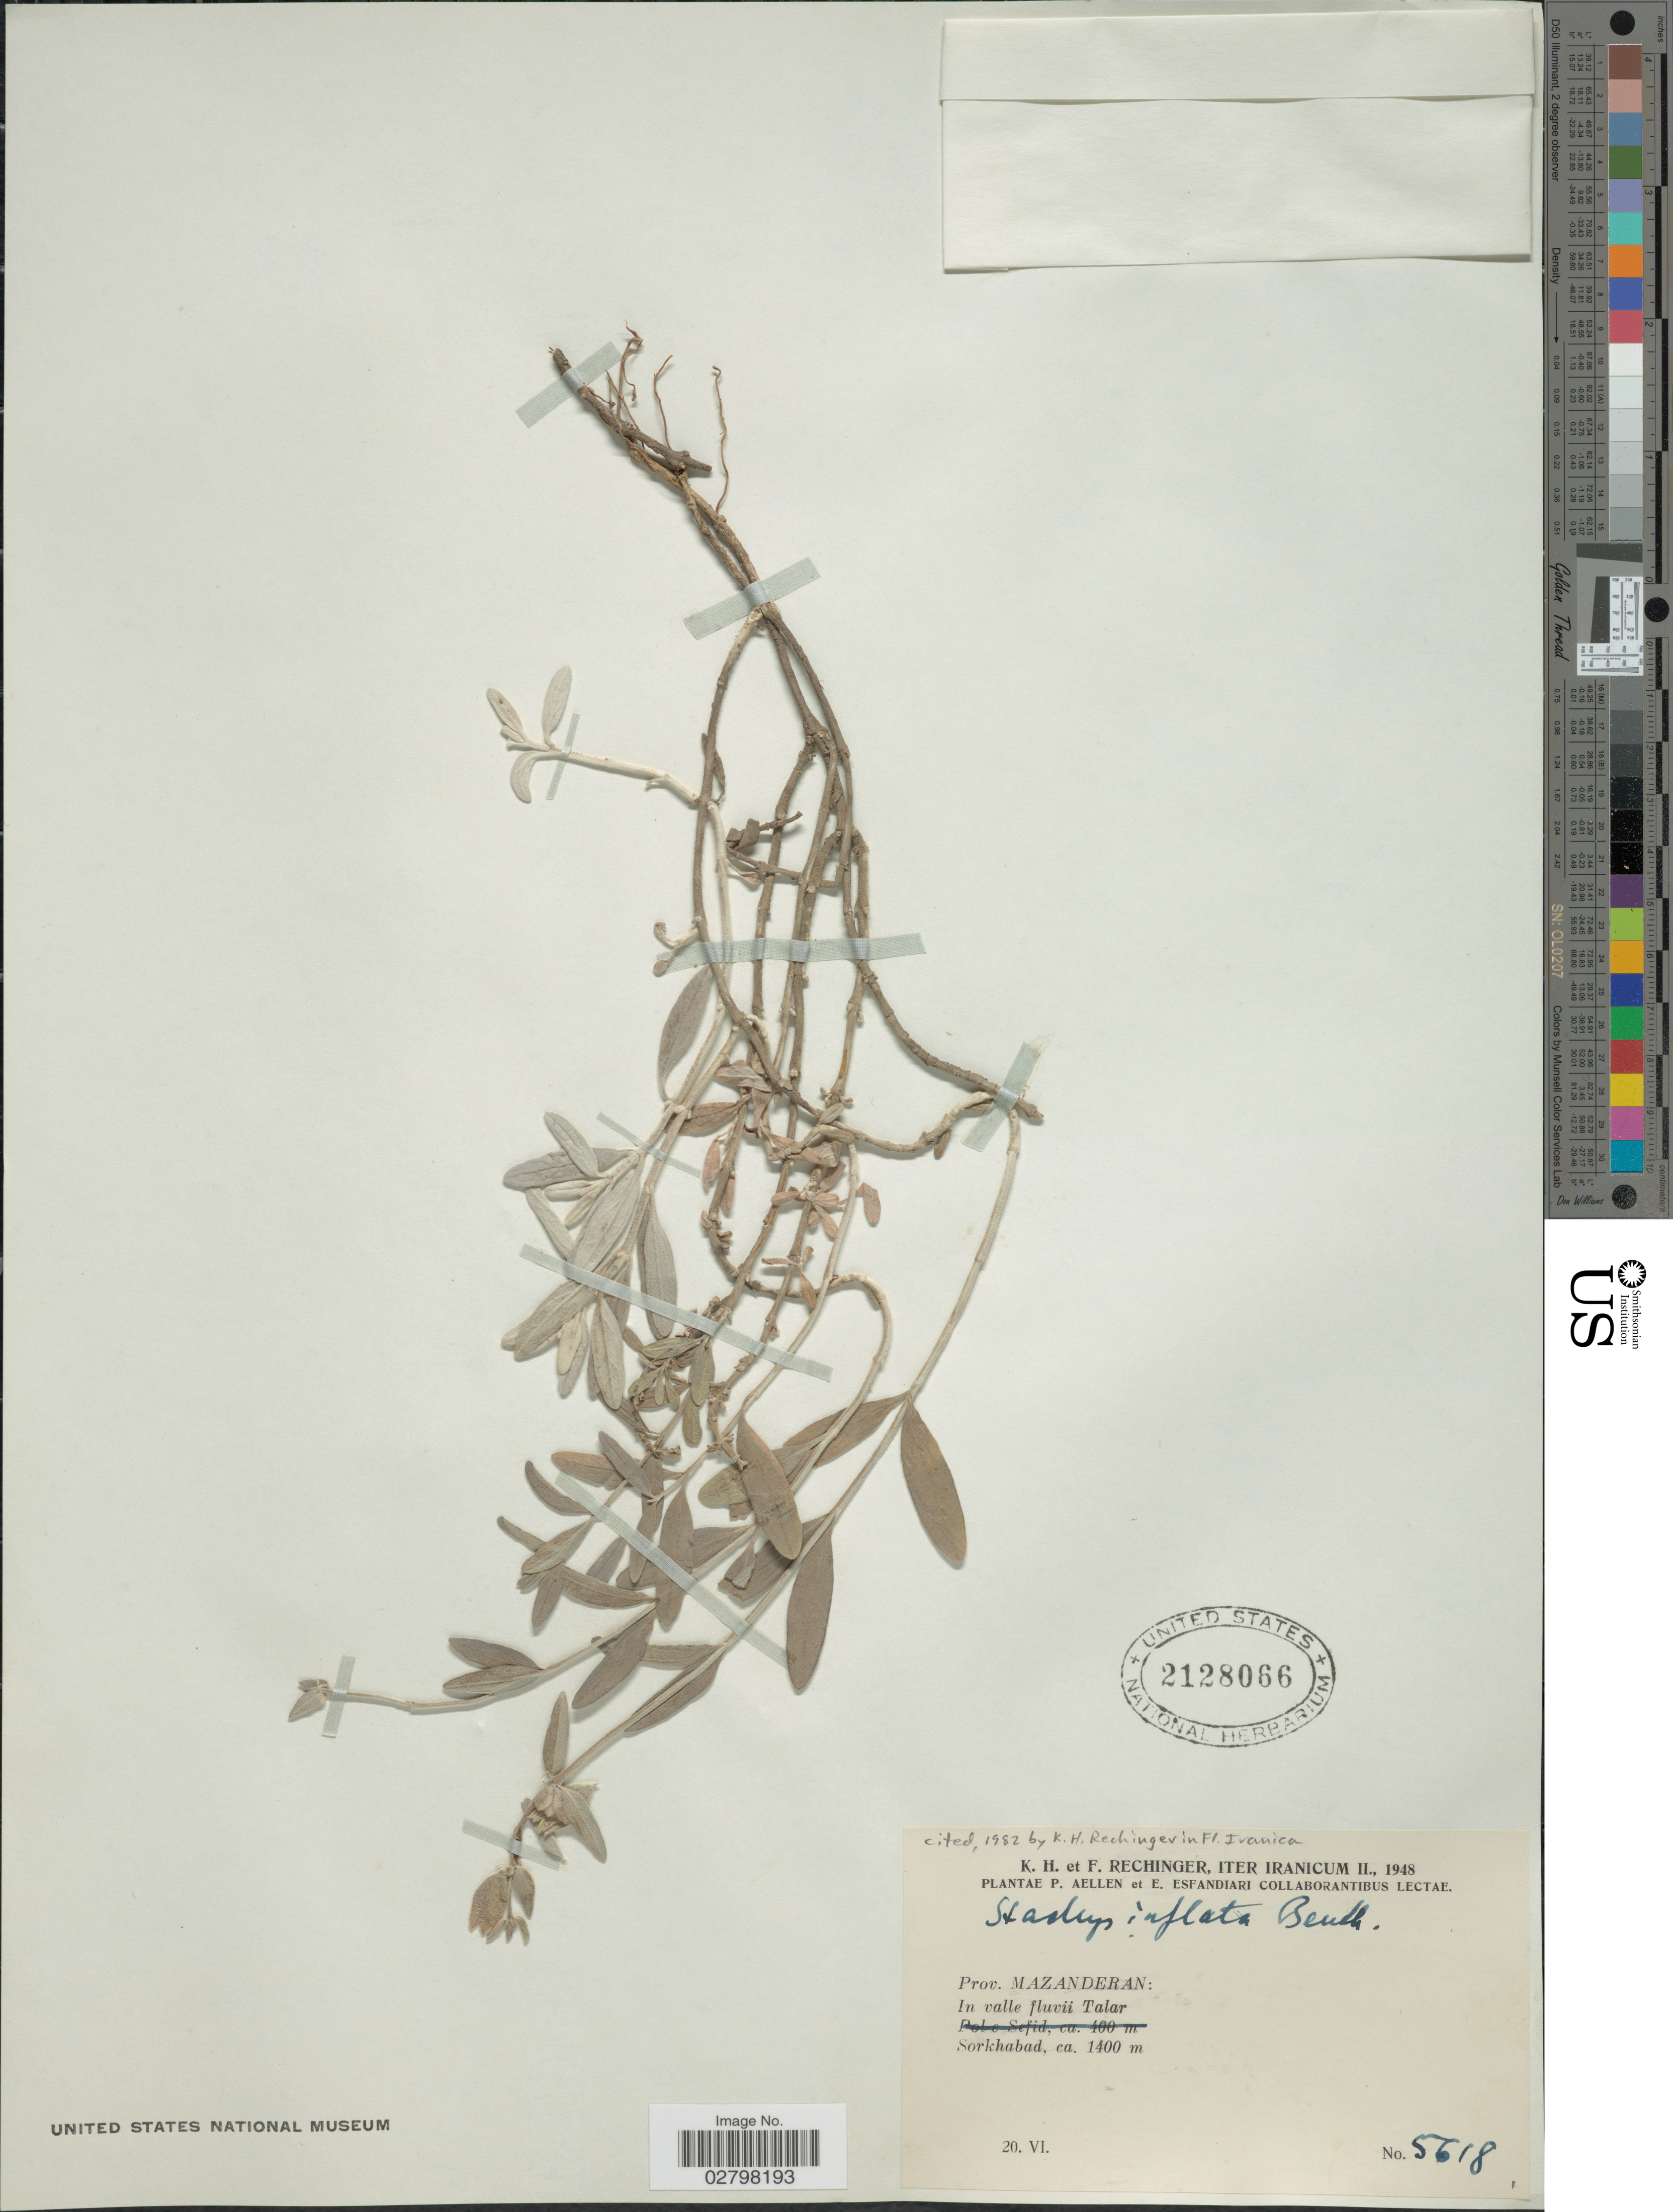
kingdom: Plantae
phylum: Tracheophyta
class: Magnoliopsida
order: Lamiales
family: Lamiaceae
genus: Stachys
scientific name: Stachys inflata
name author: Benth.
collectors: K. H. Rechinger & F. Rechinger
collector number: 5618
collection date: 1948-06-20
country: Iran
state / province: Mazandaran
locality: Iter Iranicum. Prov. Mazanderan: In valle fluvii Talar. Sorkhabad.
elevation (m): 1400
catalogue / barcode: US 2128066